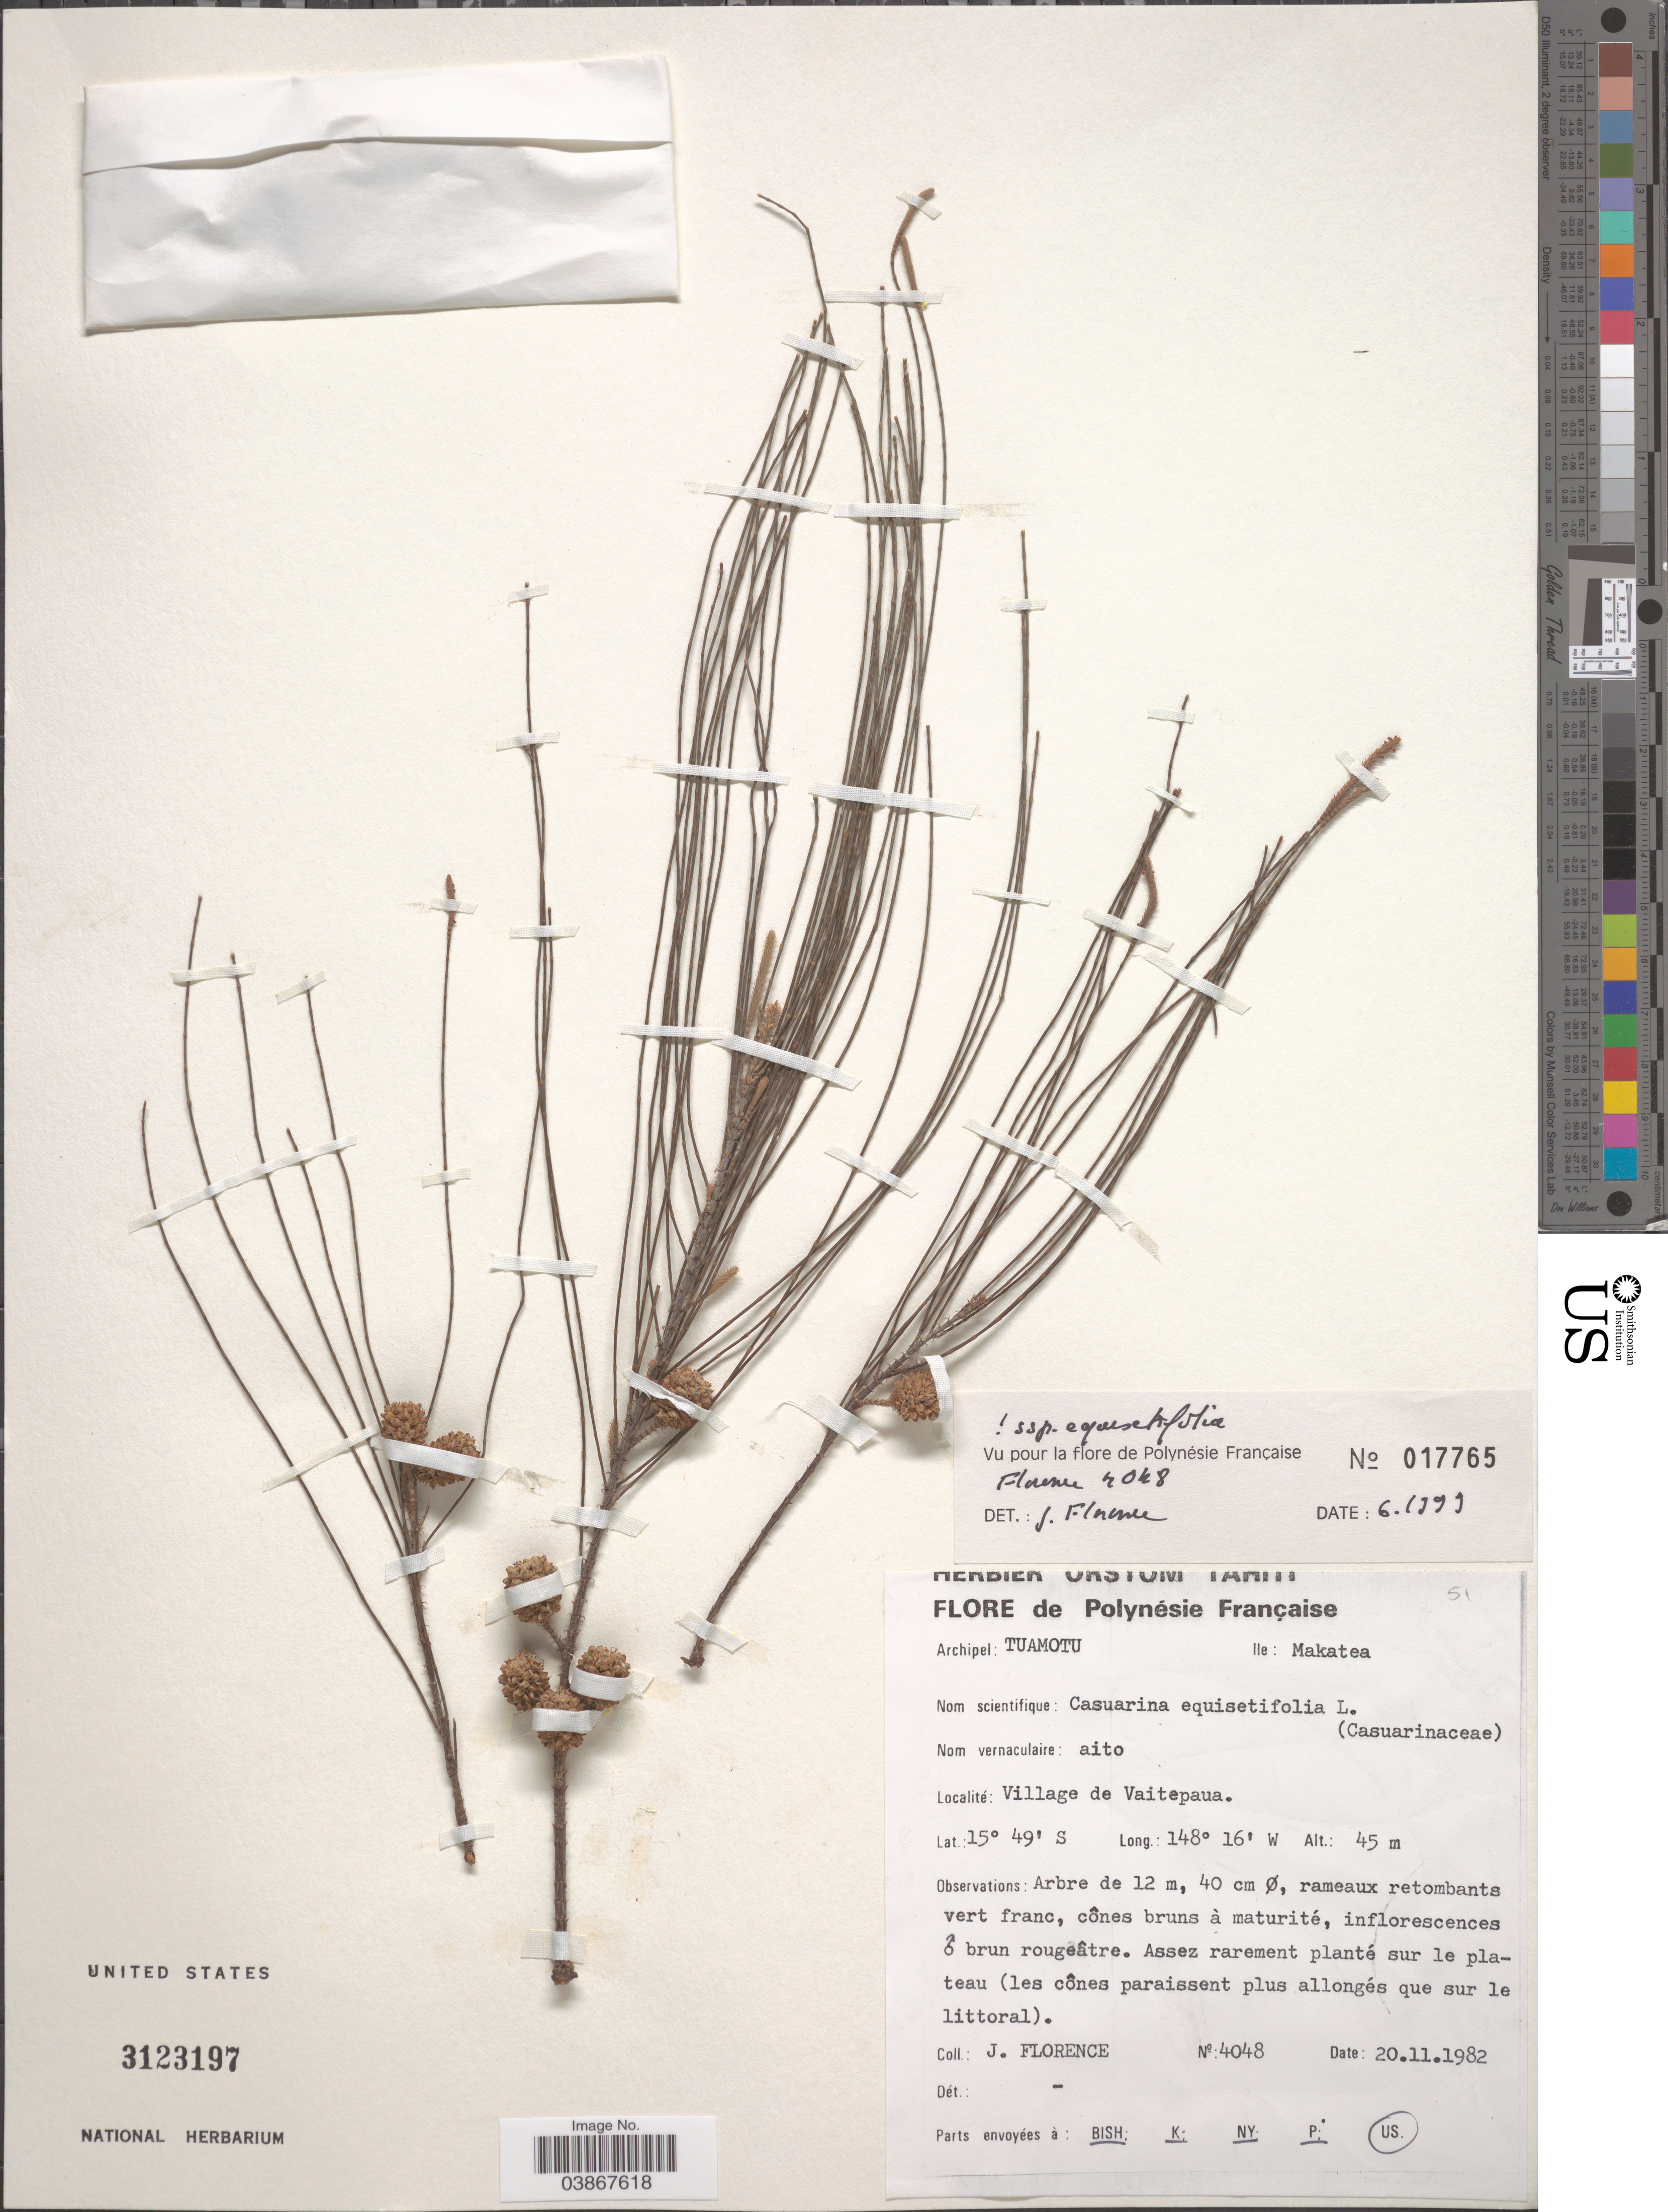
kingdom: Plantae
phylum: Tracheophyta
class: Magnoliopsida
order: Fagales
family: Casuarinaceae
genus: Casuarina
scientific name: Casuarina equisetifolia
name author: L.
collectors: J. Florence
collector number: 4048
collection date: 1982-11-20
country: French Polynesia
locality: Polynésie Francaise. Archipel: Tuamotu. Ile: Makatea. Village de Vaitepaua.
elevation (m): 45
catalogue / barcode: US 3123197